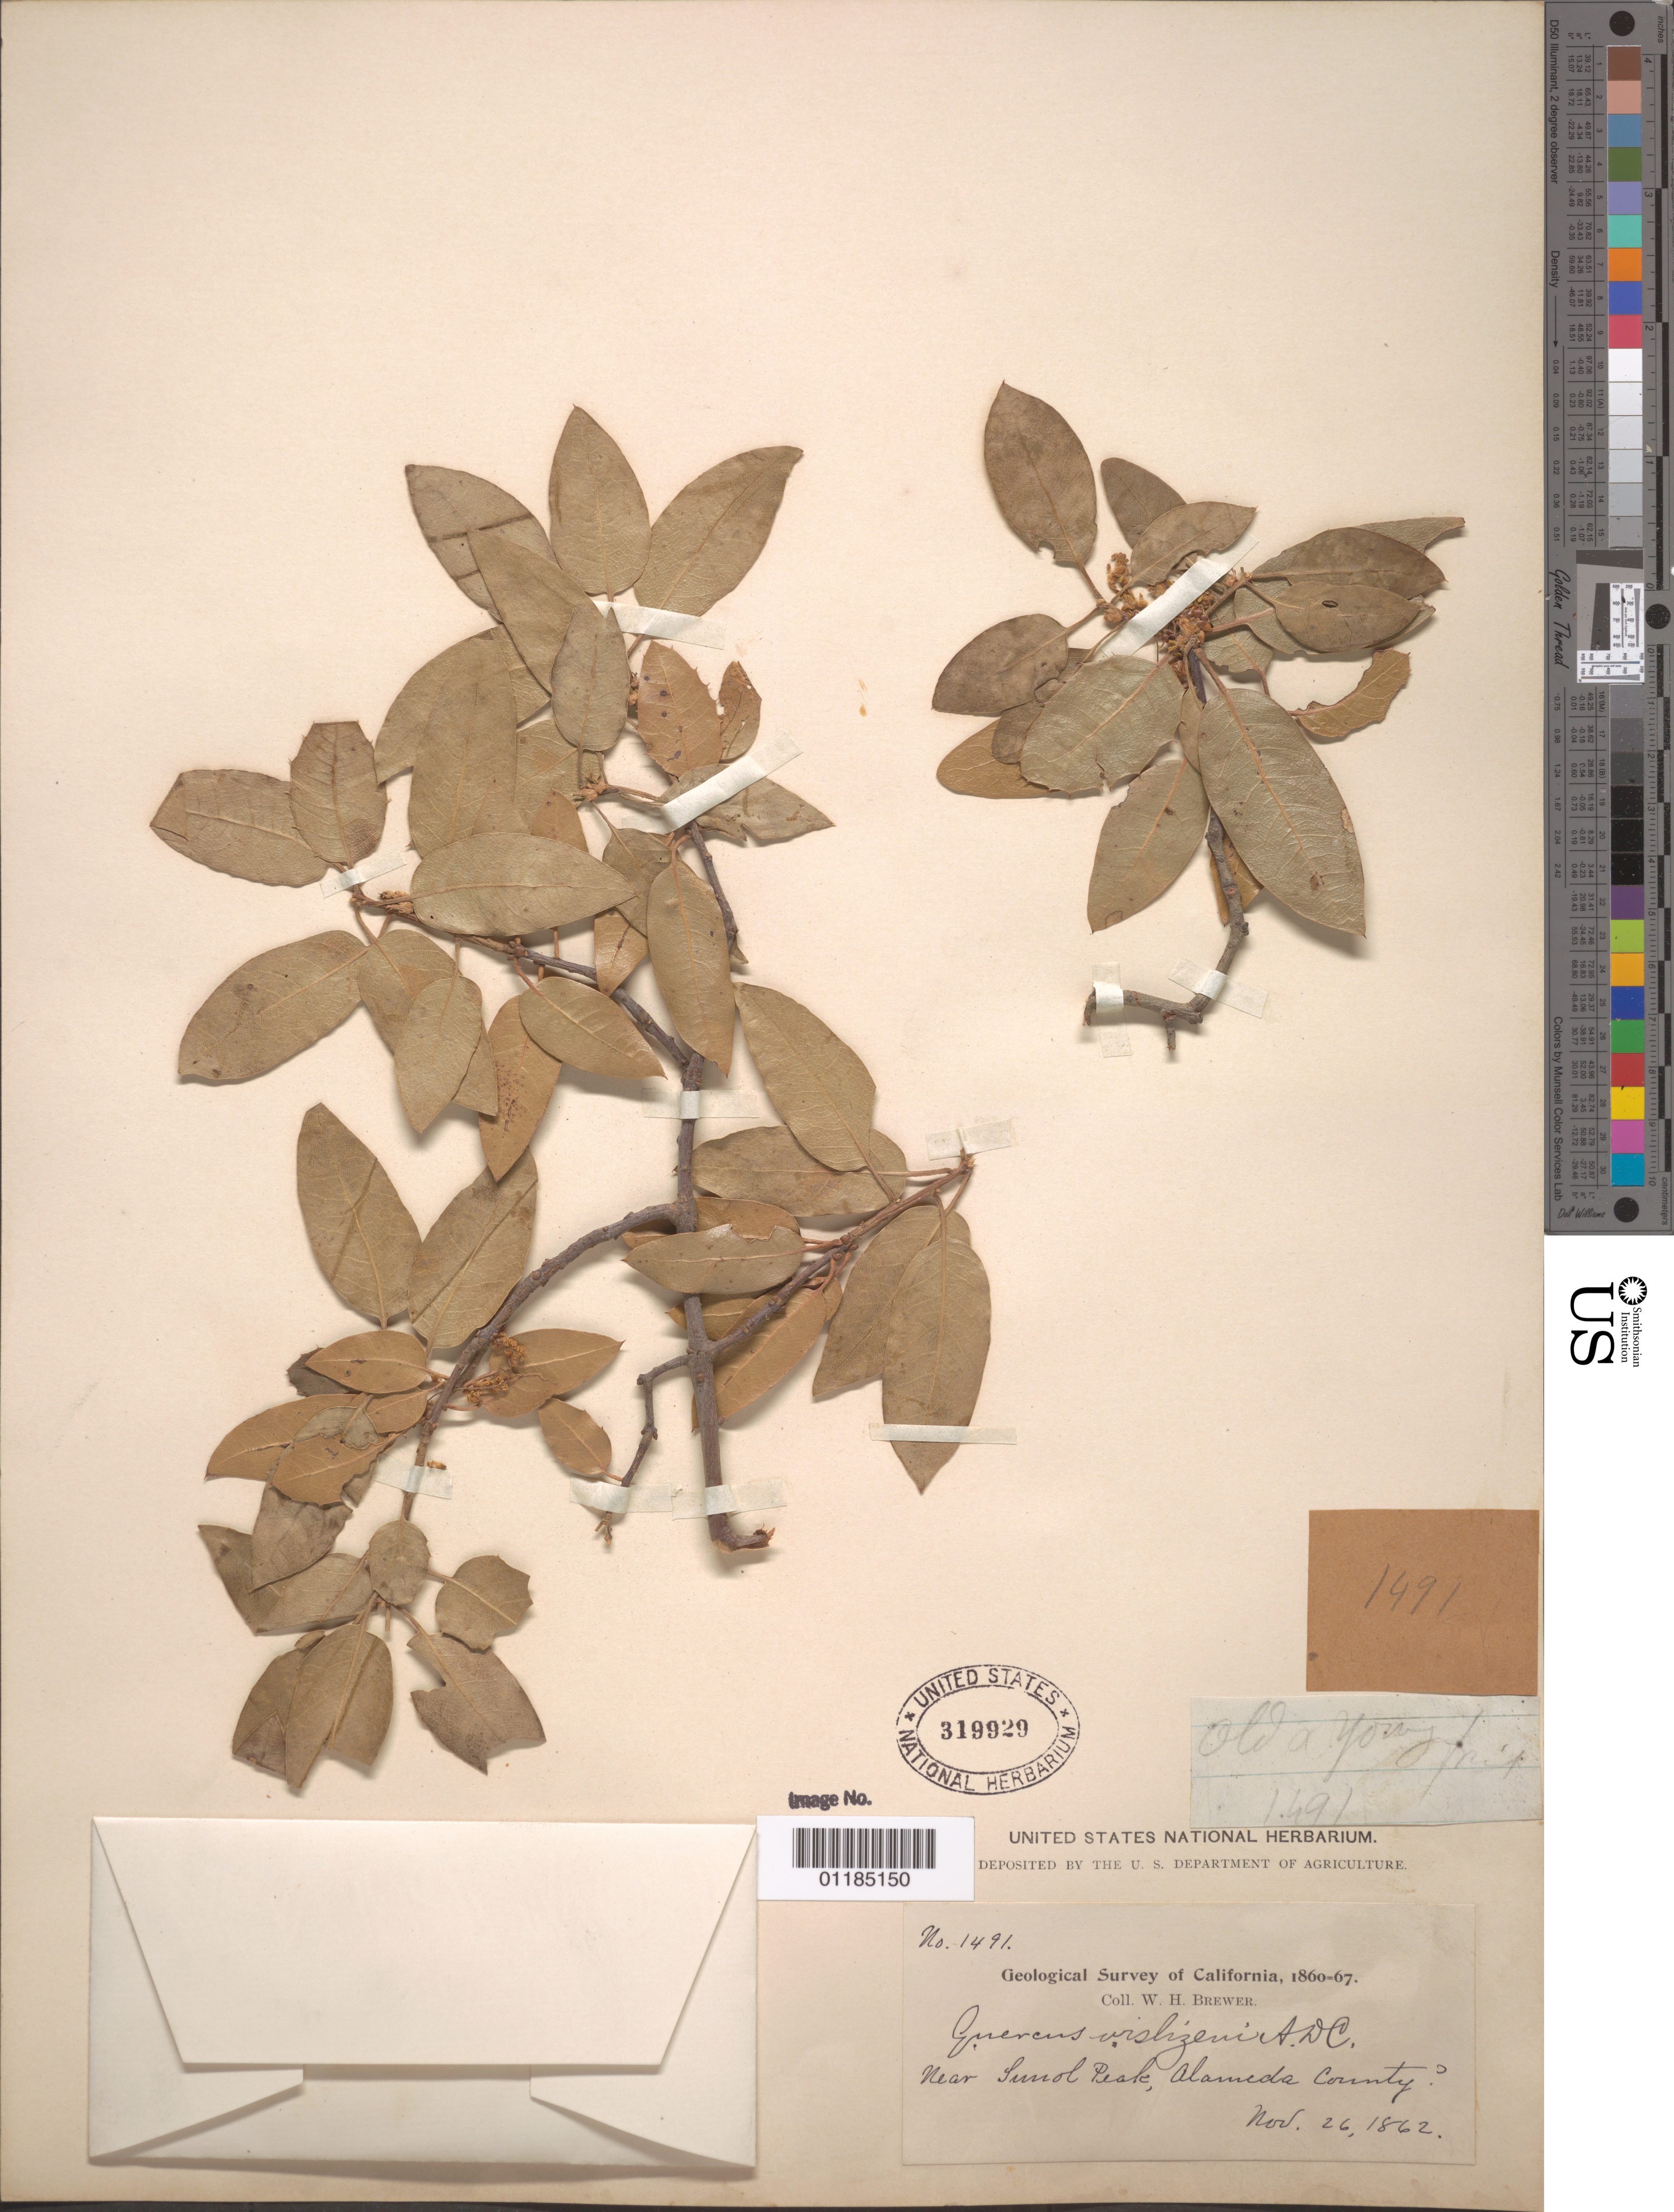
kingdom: Plantae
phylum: Tracheophyta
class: Magnoliopsida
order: Fagales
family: Fagaceae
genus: Quercus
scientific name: Quercus wislizeni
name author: A. DC.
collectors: W. H. Brewer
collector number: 1491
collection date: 1862-11-26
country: United States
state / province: California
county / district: Alameda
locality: Near Sunol Peak.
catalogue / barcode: US 319929